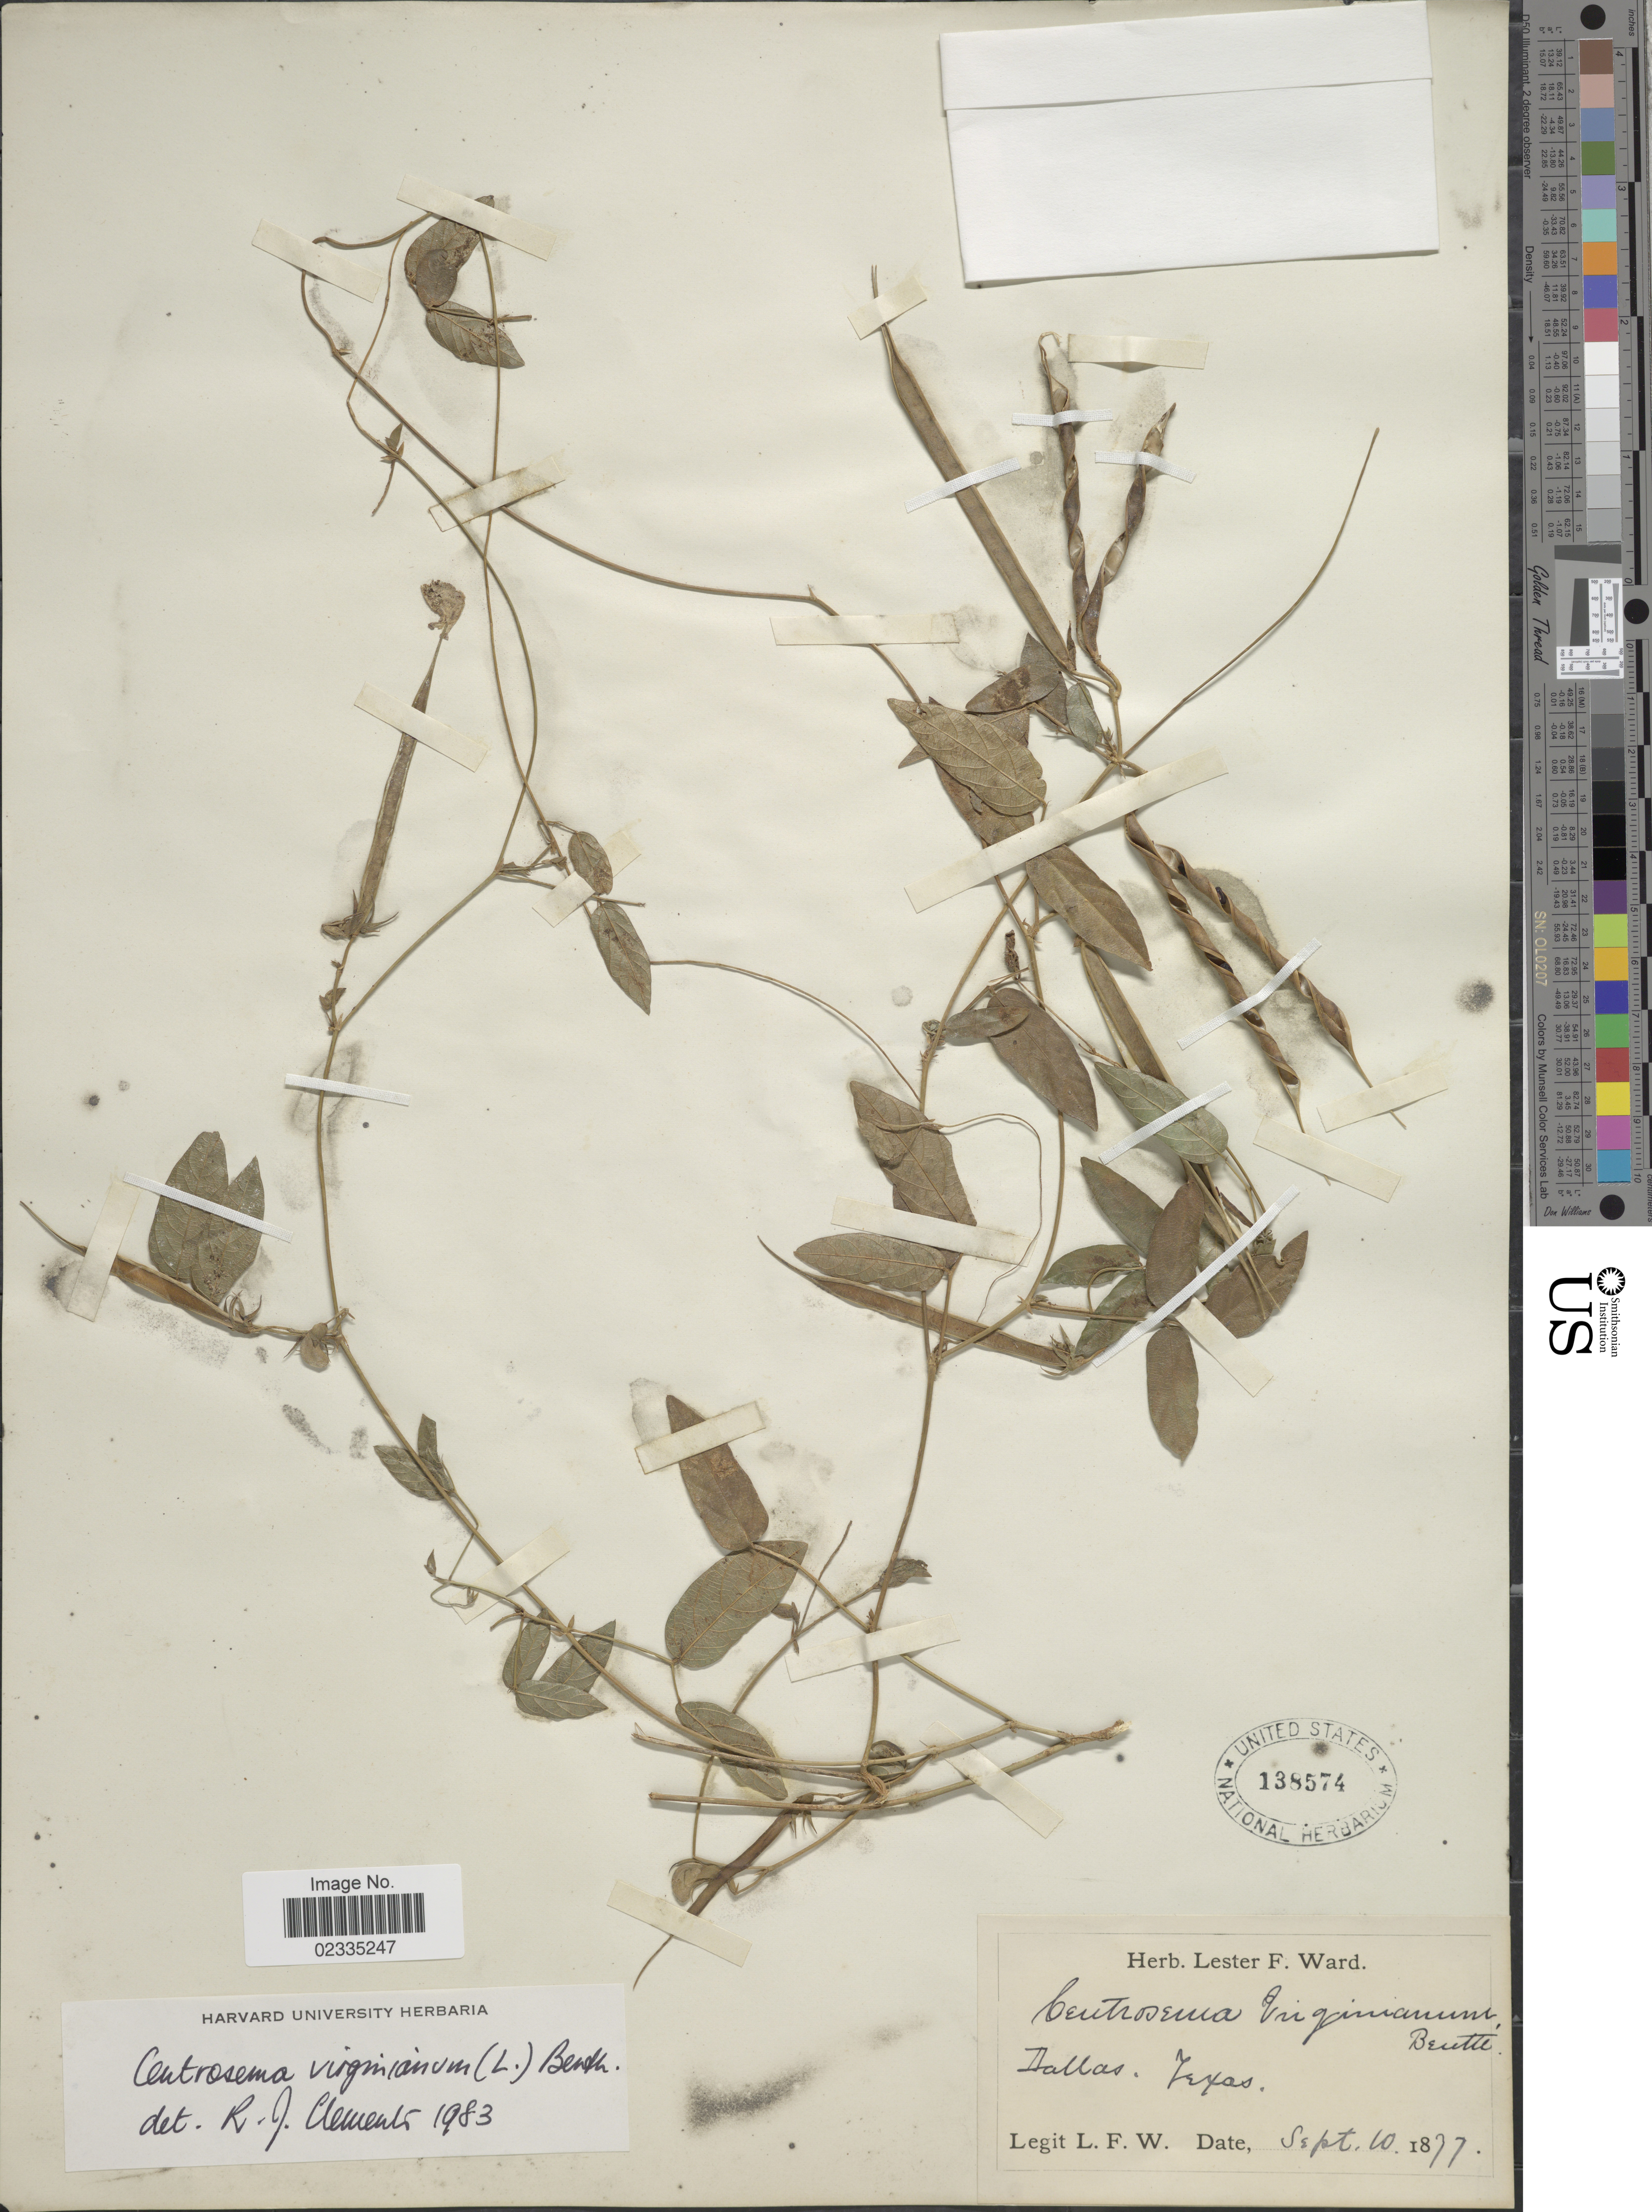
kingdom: Plantae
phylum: Tracheophyta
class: Magnoliopsida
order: Fabales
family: Fabaceae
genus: Centrosema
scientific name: Centrosema virginianum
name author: (L.) Benth.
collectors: L. F. Ward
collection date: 1877-09-10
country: United States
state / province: Texas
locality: Dallas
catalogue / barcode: US 138574